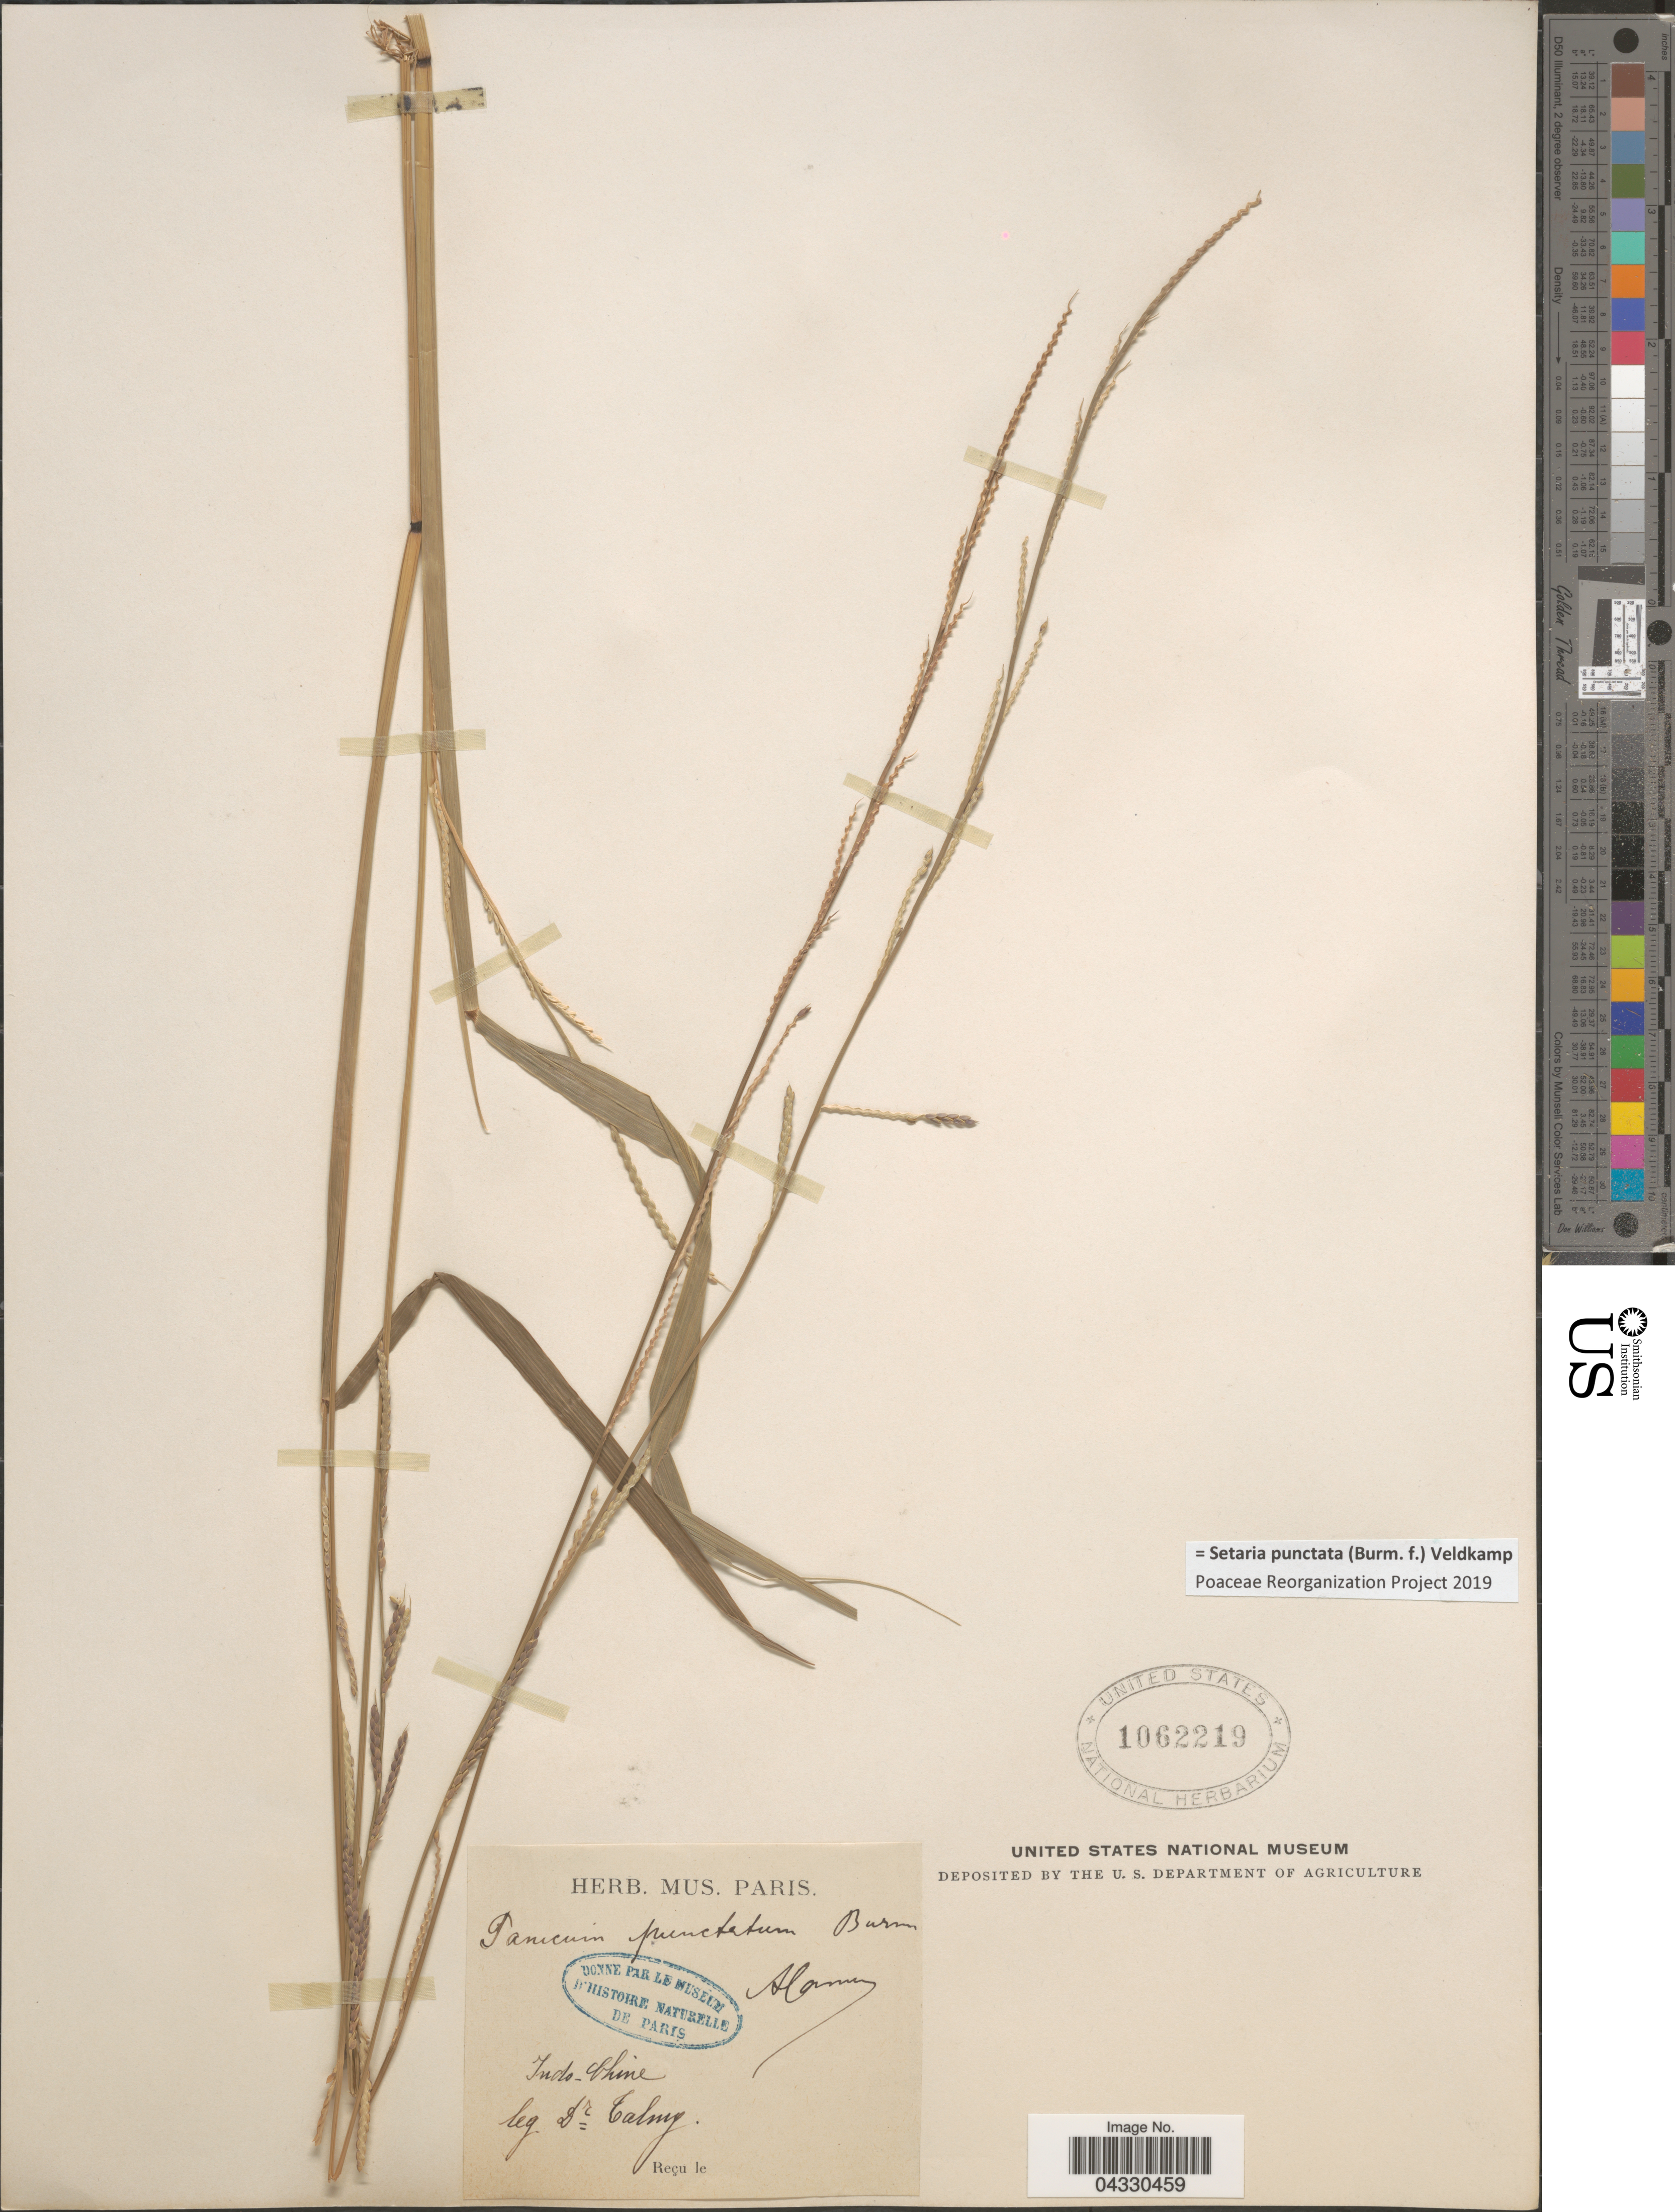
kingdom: Plantae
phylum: Tracheophyta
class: Liliopsida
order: Poales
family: Poaceae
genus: Setaria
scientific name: Setaria punctata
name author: (Burm. f.) Veldkamp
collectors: -. Talmy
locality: Indo-Chine.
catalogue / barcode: US 1062219